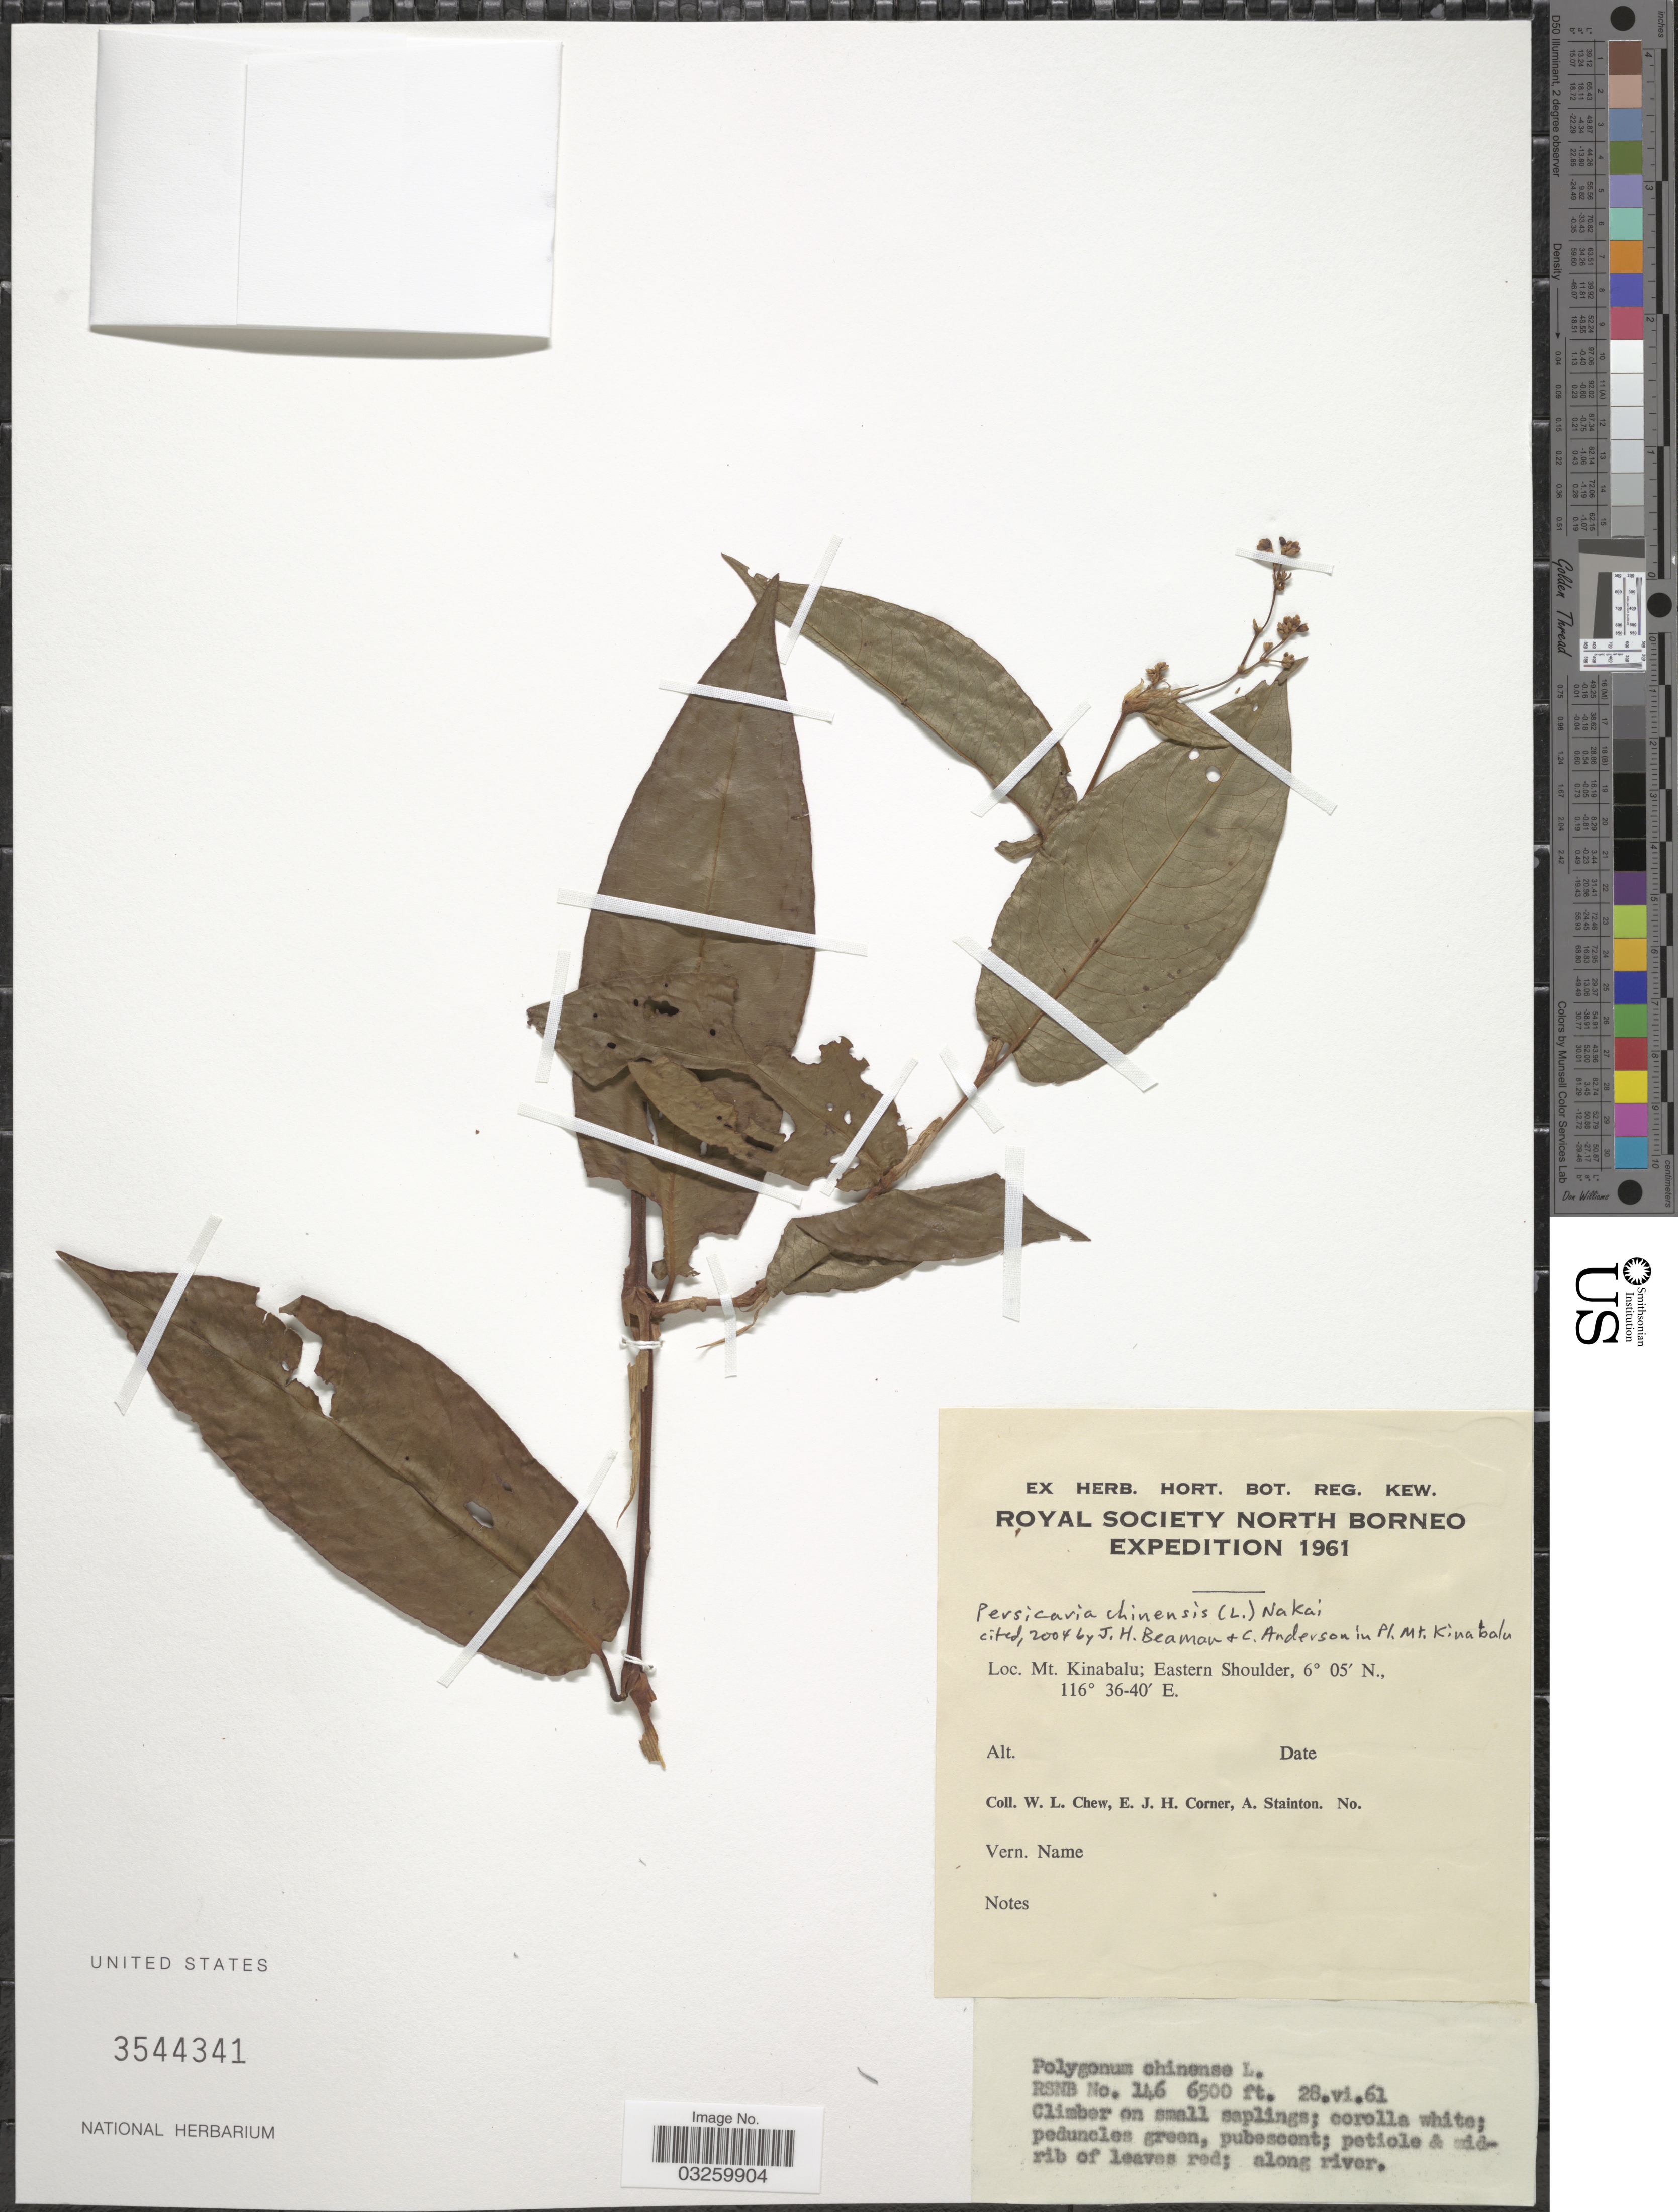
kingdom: Plantae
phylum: Tracheophyta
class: Magnoliopsida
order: Caryophyllales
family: Polygonaceae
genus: Persicaria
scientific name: Persicaria chinensis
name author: (L.) H. Gross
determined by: Wagner, W. L., (BOT), Smithsonian Institution - National Museum of Natural History (UNITED STATES)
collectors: W. Chew, E. Corner & A. Stainton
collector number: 146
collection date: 1961-06-28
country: Malaysia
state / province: Sabah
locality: North Borneo. Mt. Kinabalu; Eastern Shoulder.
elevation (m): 1981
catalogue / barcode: US 3544341